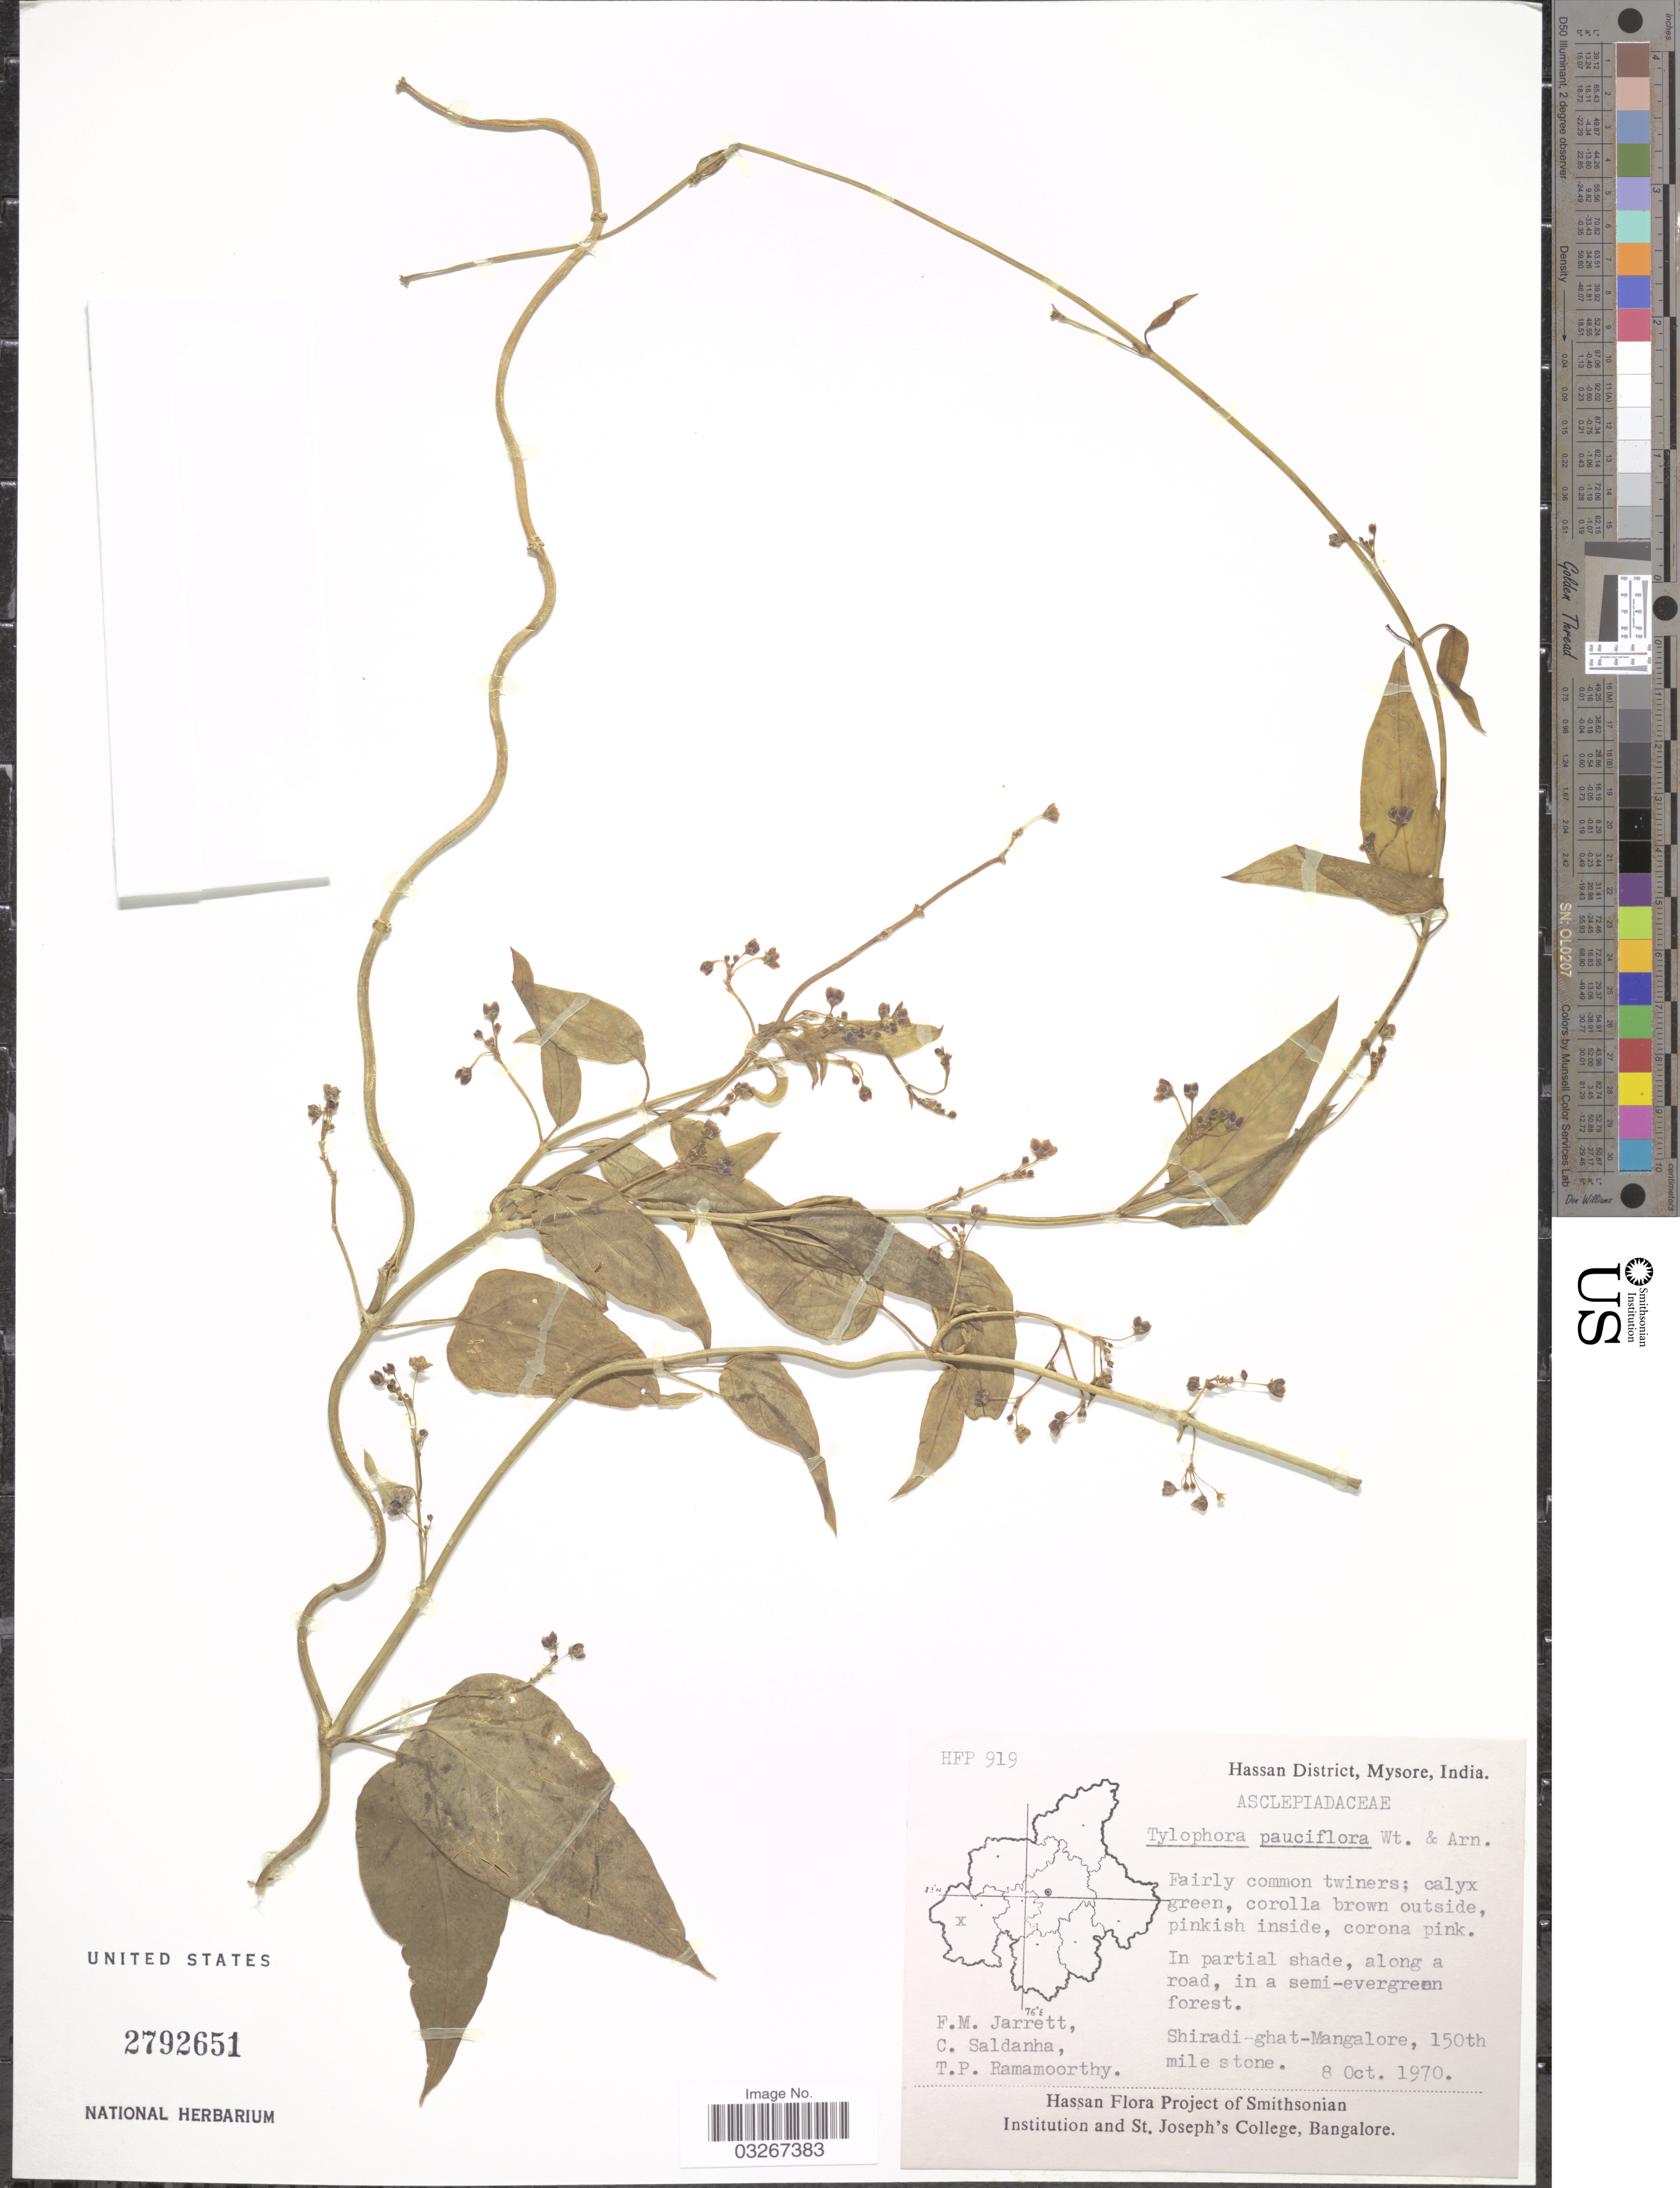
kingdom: Plantae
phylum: Tracheophyta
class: Magnoliopsida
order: Gentianales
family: Apocynaceae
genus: Tylophora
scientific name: Tylophora pauciflora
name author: Wight & Arn.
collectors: F. M. Jarrett, C. Saldanha & T. P. Ramamoorthy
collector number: HFP 919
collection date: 1970-10-08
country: India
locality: Hassan District, Mysore. Shiradi-ghat-Mangalore, 150th mile stone.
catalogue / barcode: US 2792651